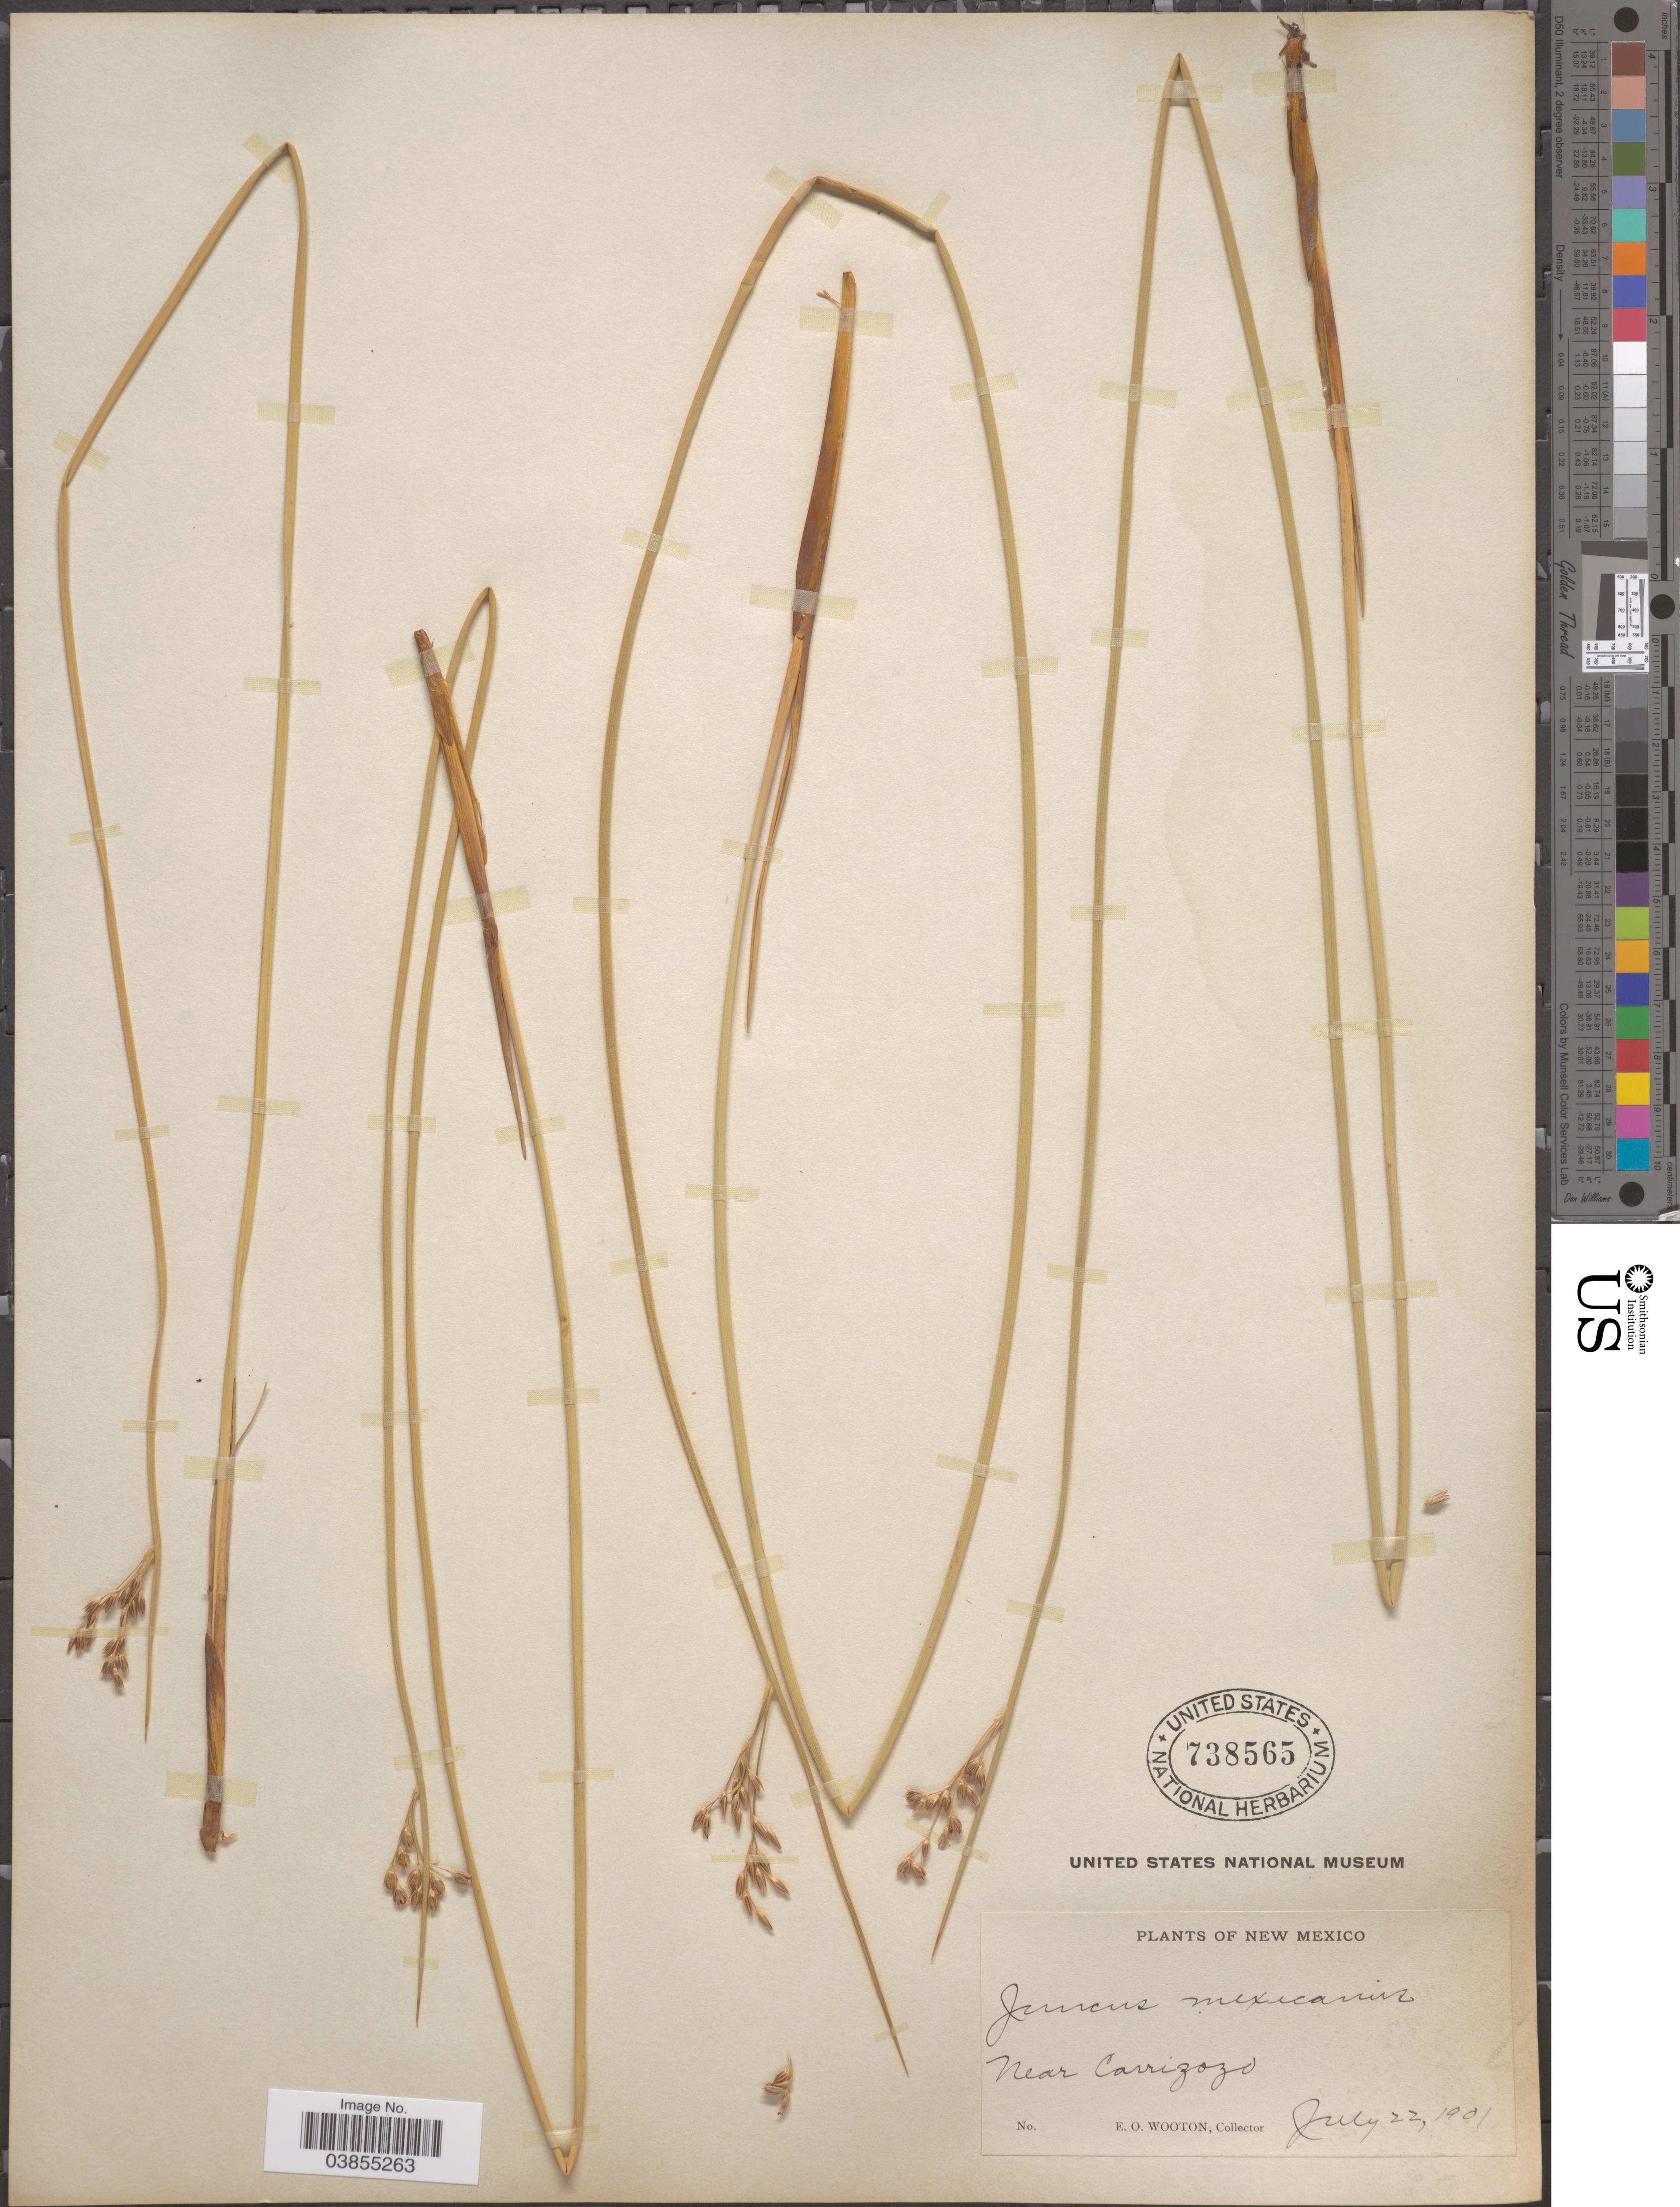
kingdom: Plantae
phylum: Tracheophyta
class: Liliopsida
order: Poales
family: Juncaceae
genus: Juncus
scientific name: Juncus mexicanus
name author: Willd. ex Schult. & Schult. f.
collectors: E. O. Wooton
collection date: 1901-07-22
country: United States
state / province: New Mexico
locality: Near Carrizozo.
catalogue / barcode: US 738565